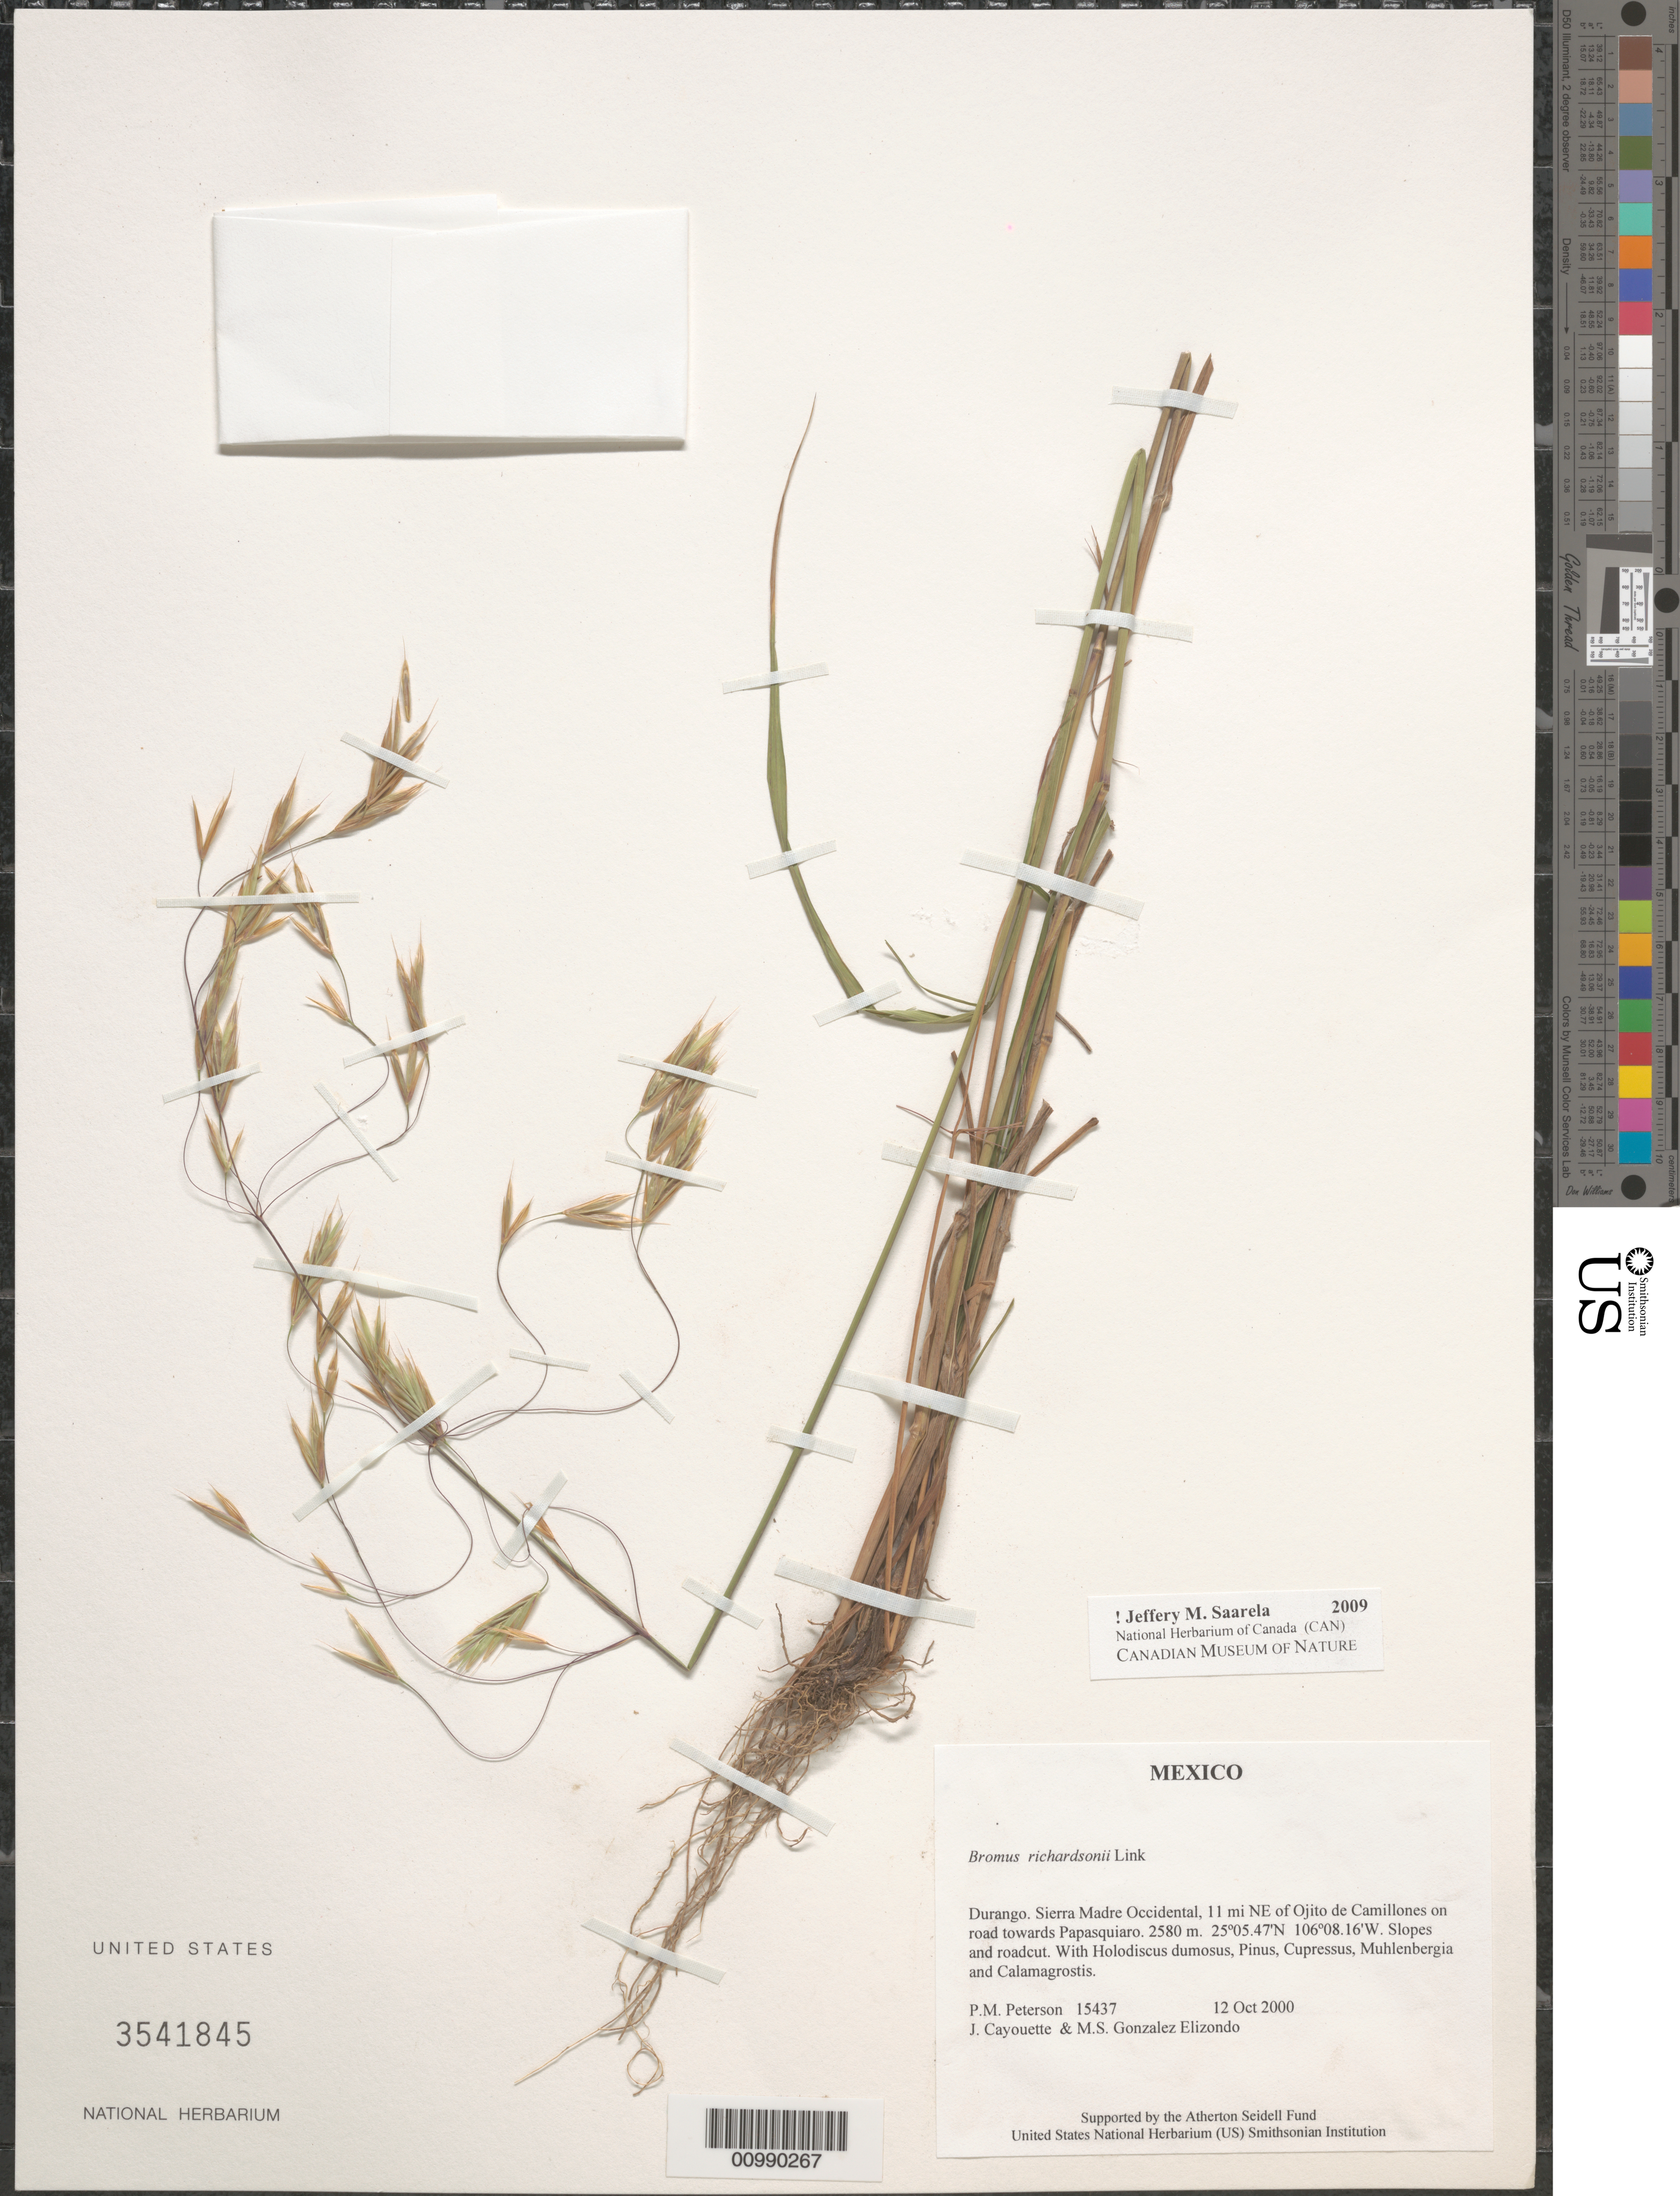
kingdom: Plantae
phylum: Tracheophyta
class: Liliopsida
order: Poales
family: Poaceae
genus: Bromus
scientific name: Bromus richardsonii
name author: Link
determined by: Saarela, J. M., (CAN), Canadian Museum of Nature (CANADA)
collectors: P. M. Peterson, J. Cayouette & M. S. González-Elizondo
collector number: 15437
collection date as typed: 12 Oct 2000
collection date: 2000-10-12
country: Mexico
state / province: Durango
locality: Sierra Madre Occidental, 11 mi NE of Ojito de Camillones on road towards Papasquiaro.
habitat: Slopes and roadcut.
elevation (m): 2580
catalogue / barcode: US 3541845